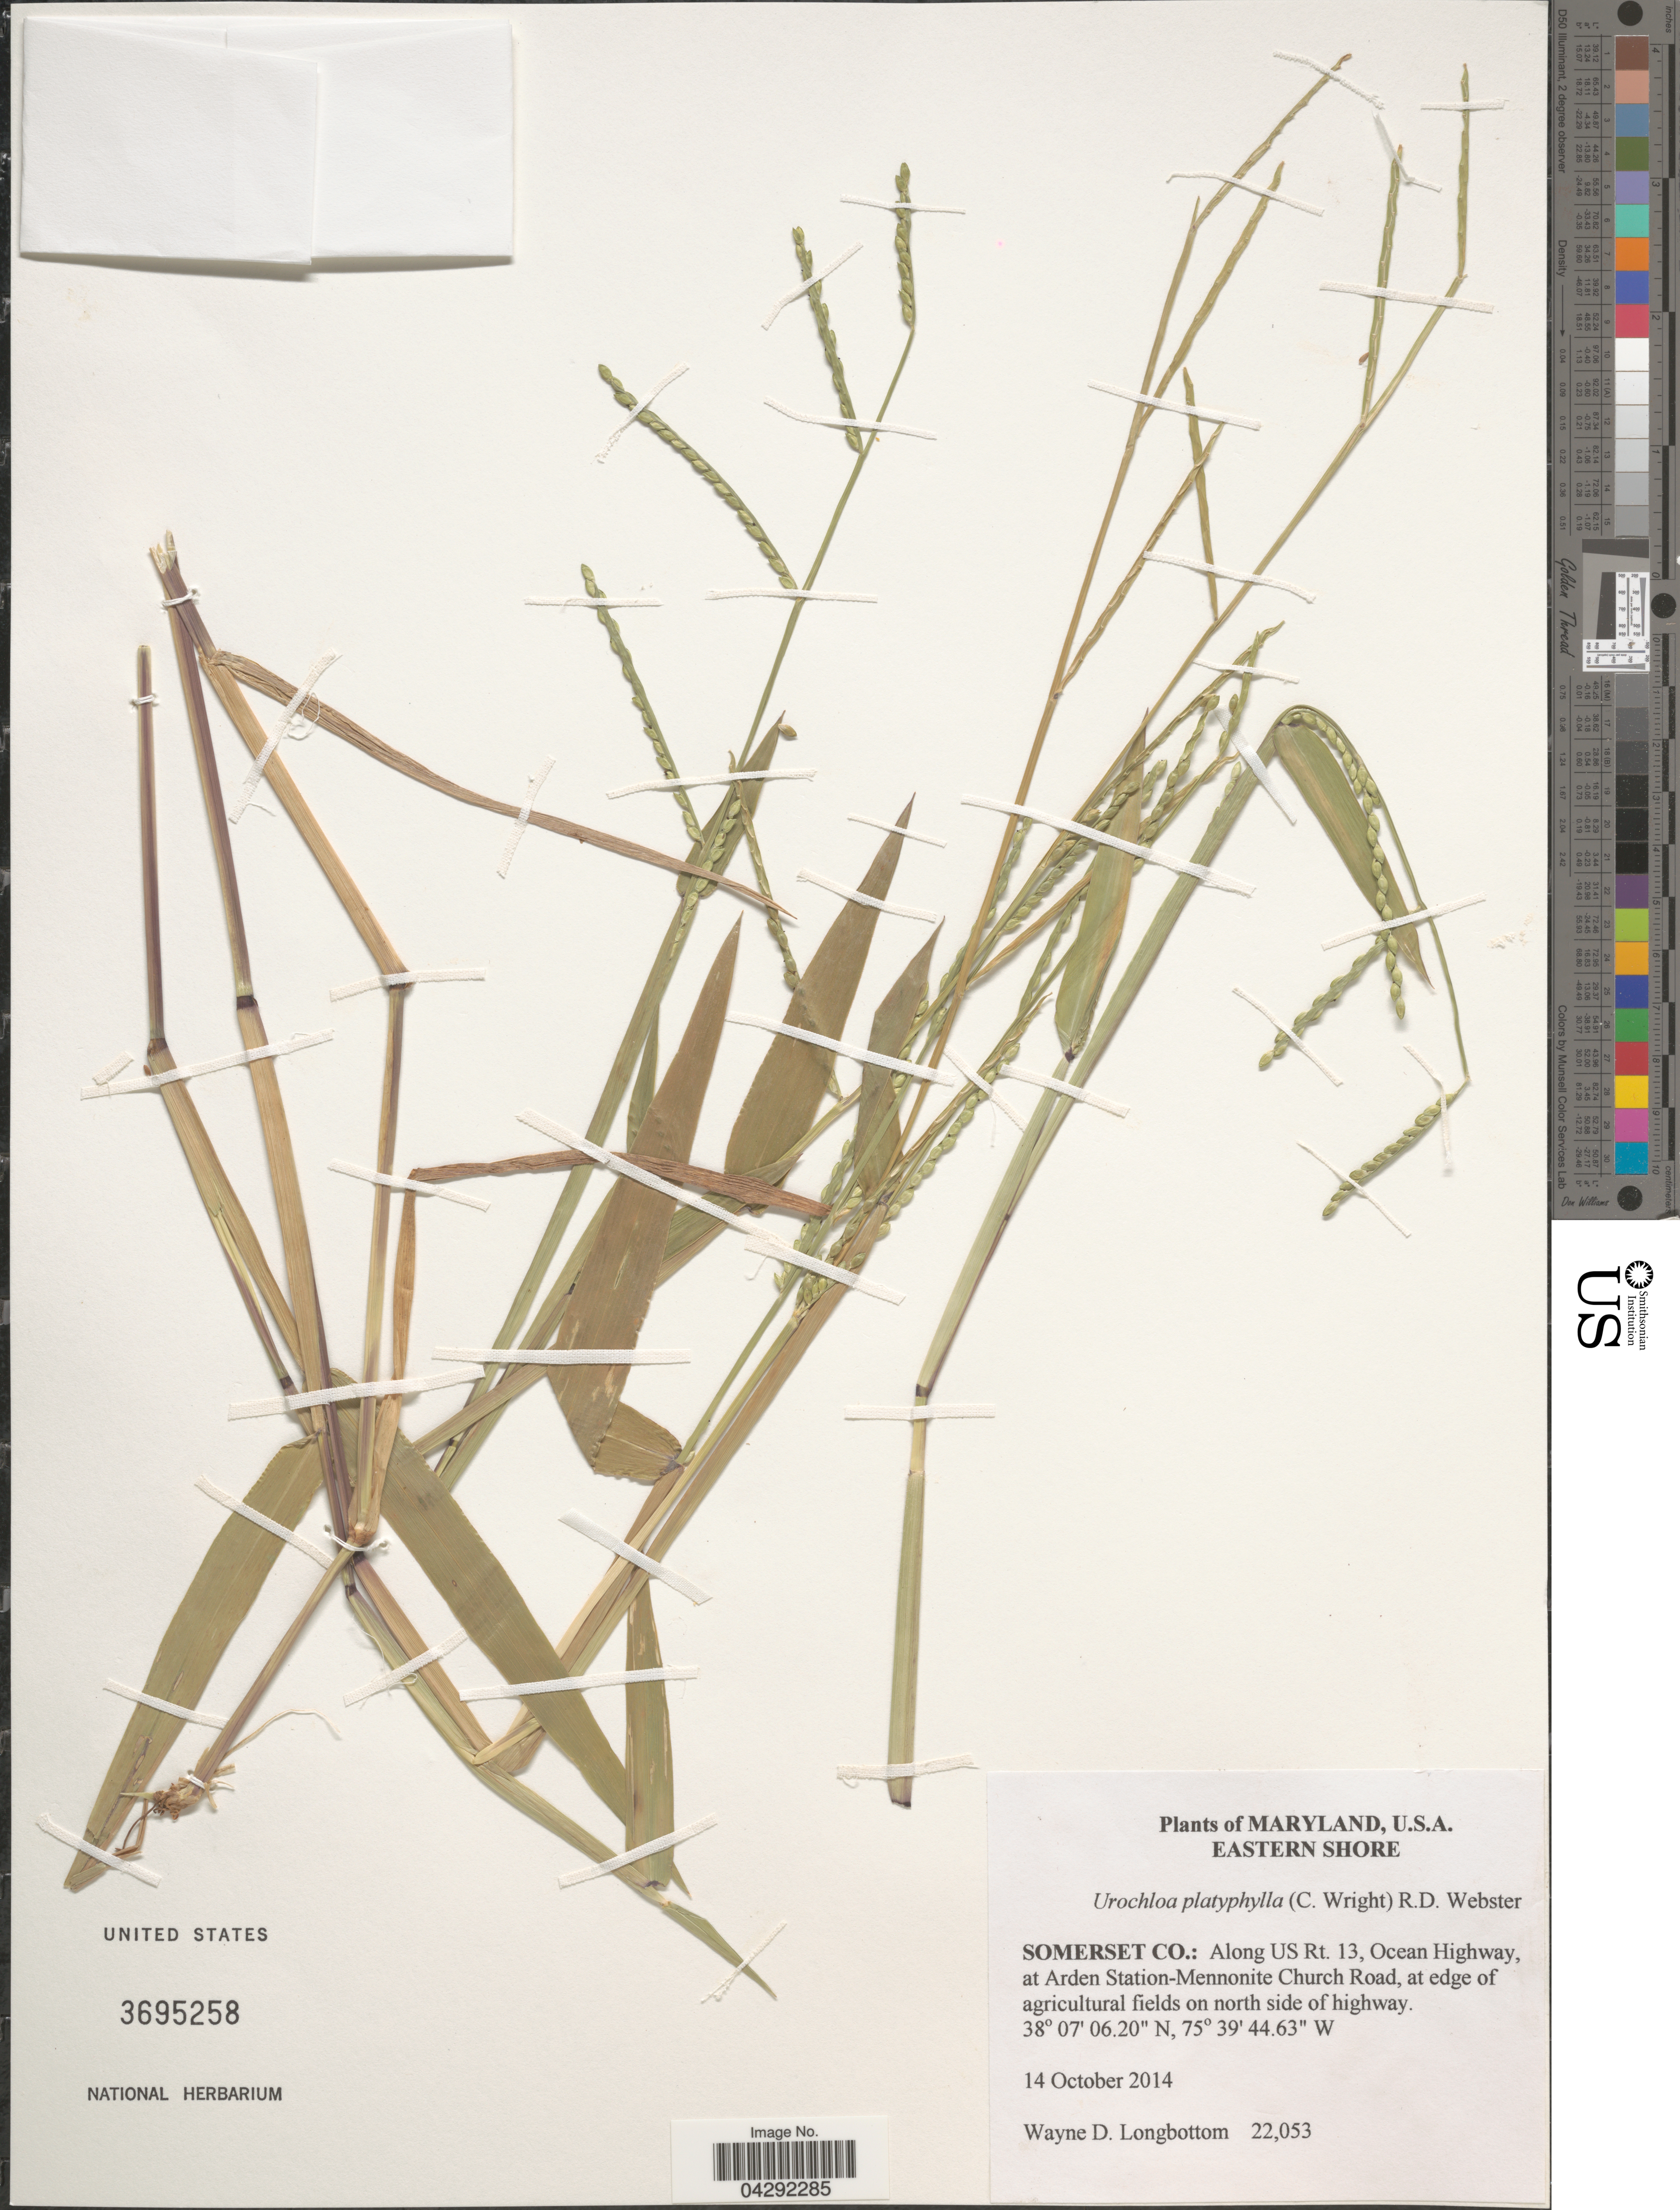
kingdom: Plantae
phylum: Tracheophyta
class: Liliopsida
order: Poales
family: Poaceae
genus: Urochloa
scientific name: Urochloa platyphylla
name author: (Munro ex C. Wright) R.D. Webster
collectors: W. D. Longbottom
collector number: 22053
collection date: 2014-10-14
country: United States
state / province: Maryland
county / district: Somerset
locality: Eastern Shore. Somerset Co.: Along US Rt. 13, Ocean Highway, at Arden Station-Mennonite Church Road, at edge of agricultural fields on north side of highway.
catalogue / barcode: US 3695258